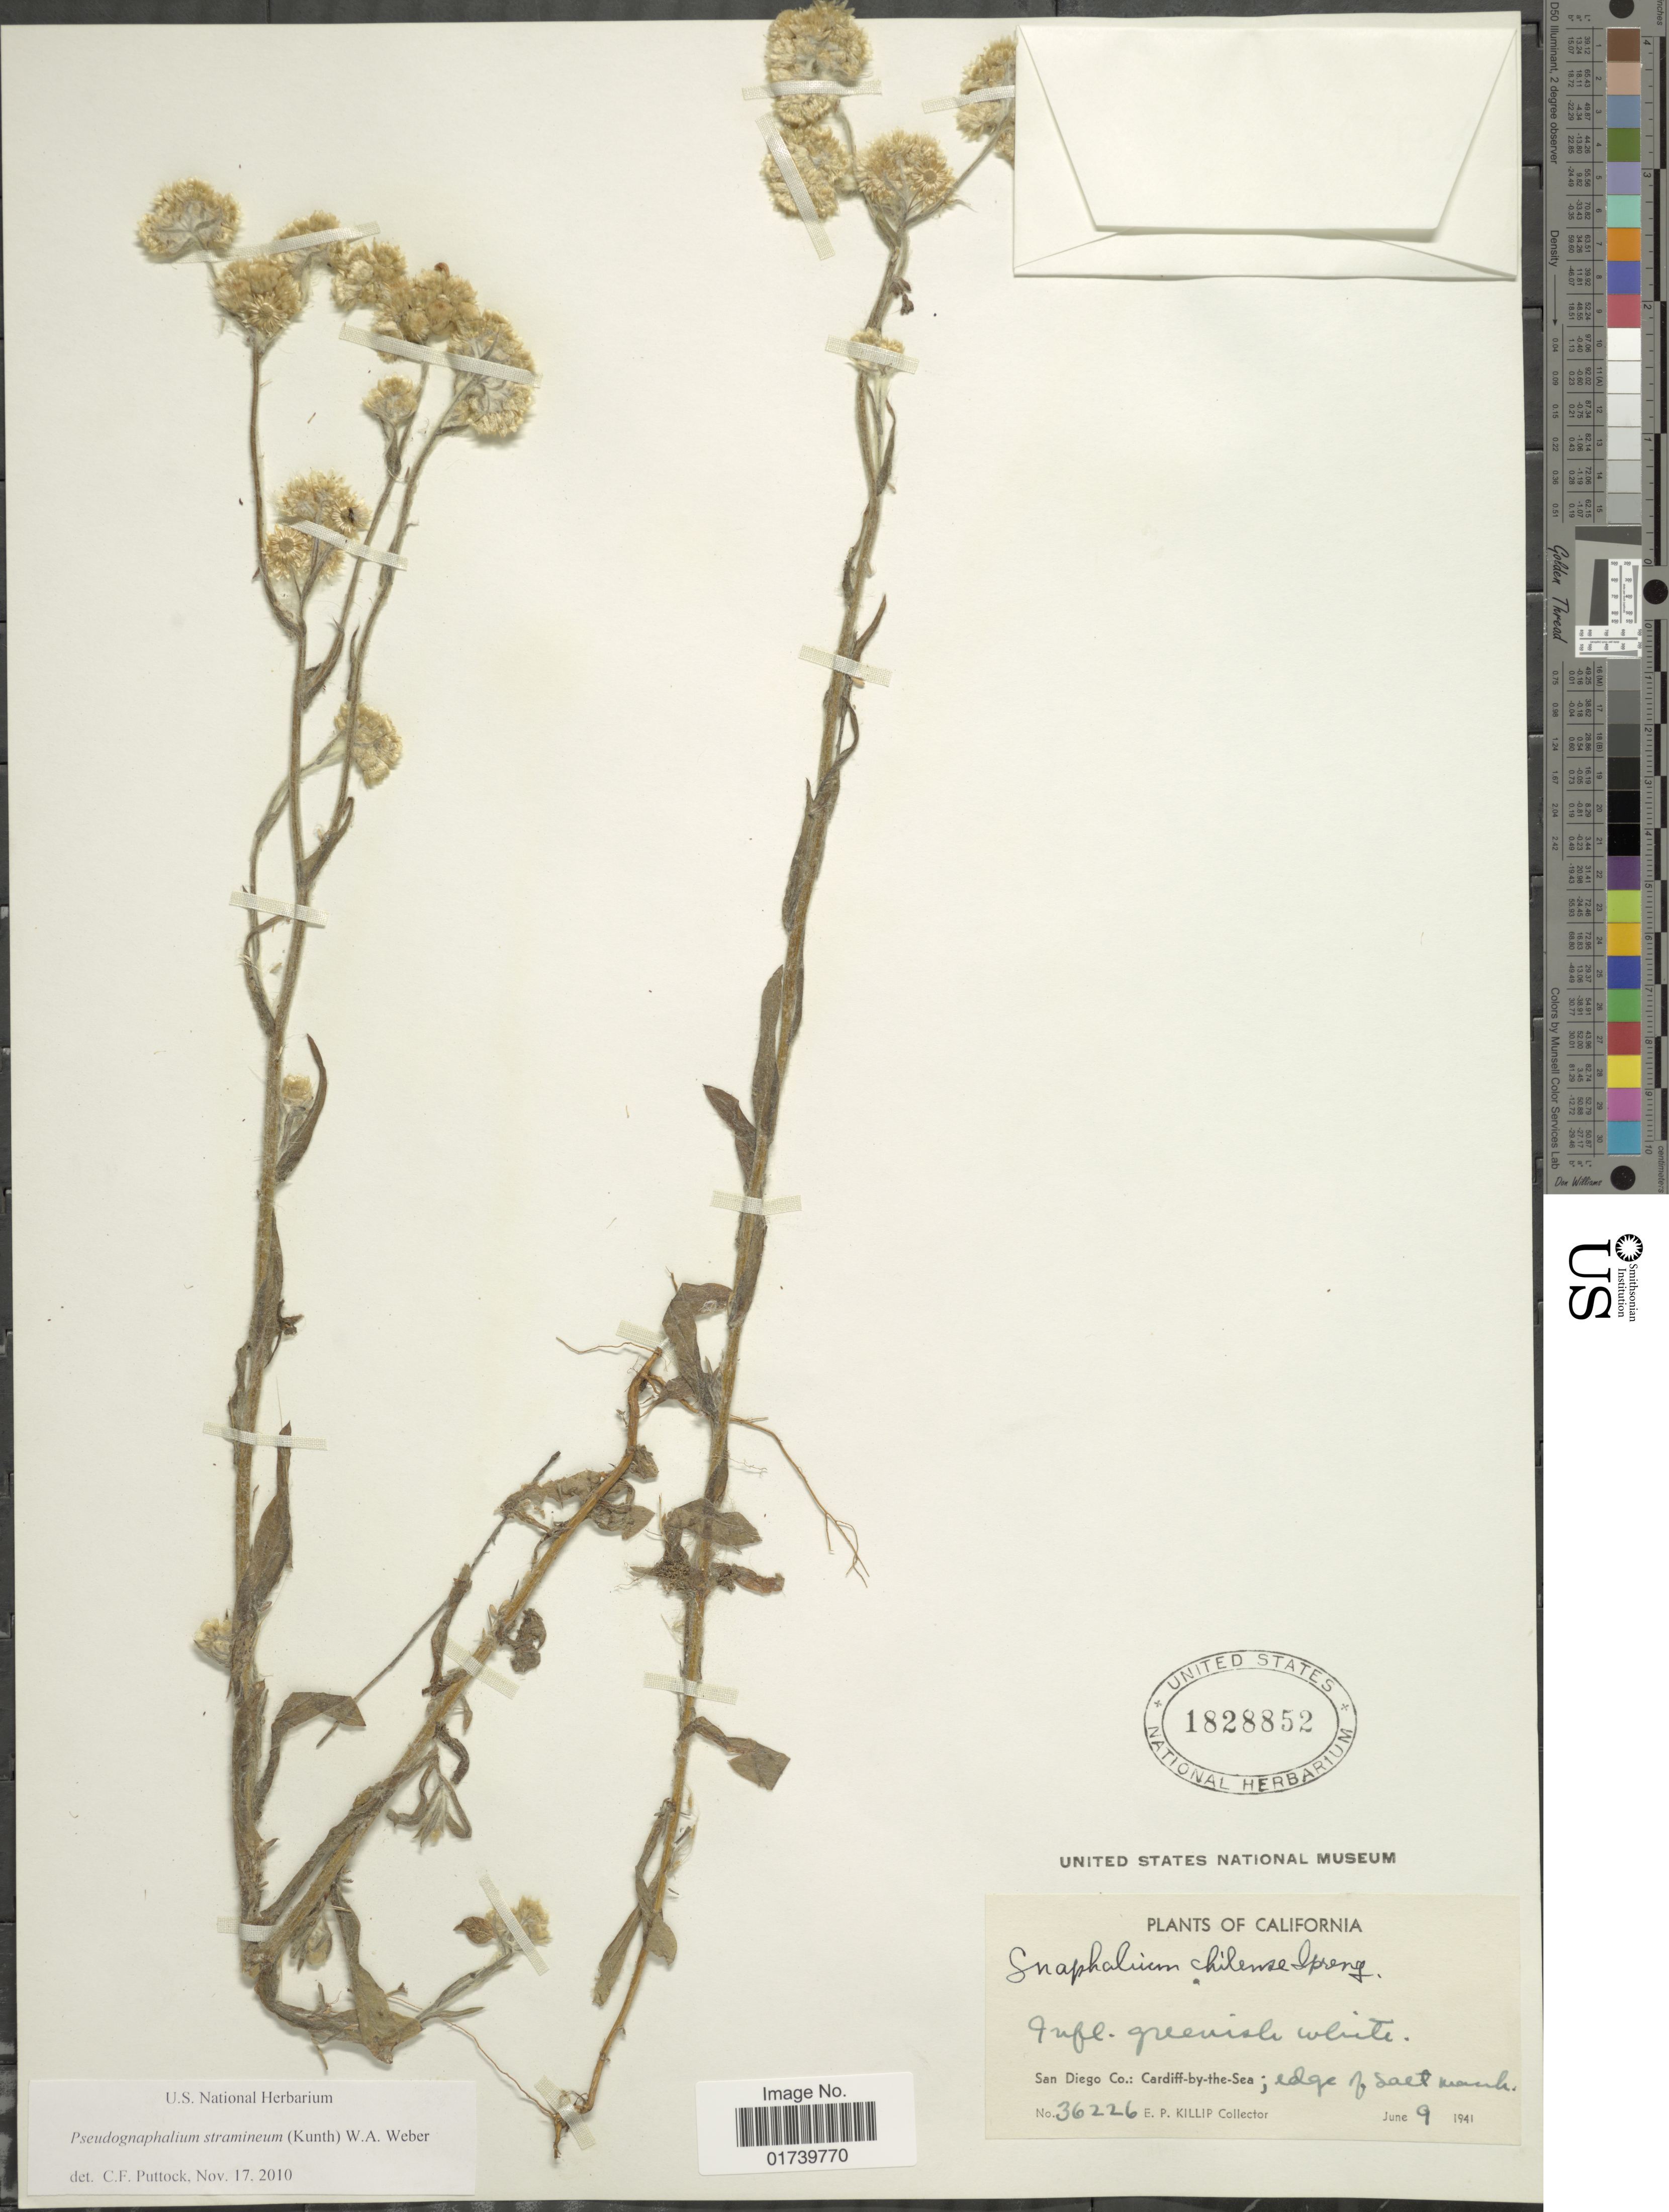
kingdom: Plantae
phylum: Tracheophyta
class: Magnoliopsida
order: Asterales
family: Asteraceae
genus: Pseudognaphalium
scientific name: Pseudognaphalium stramineum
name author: (Kunth) Anderb.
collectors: E. P. Killip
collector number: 36226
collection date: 1941-06-09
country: United States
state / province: California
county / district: San Diego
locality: San Diego Co.: Cardiff-by-the-sea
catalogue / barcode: US 1828852